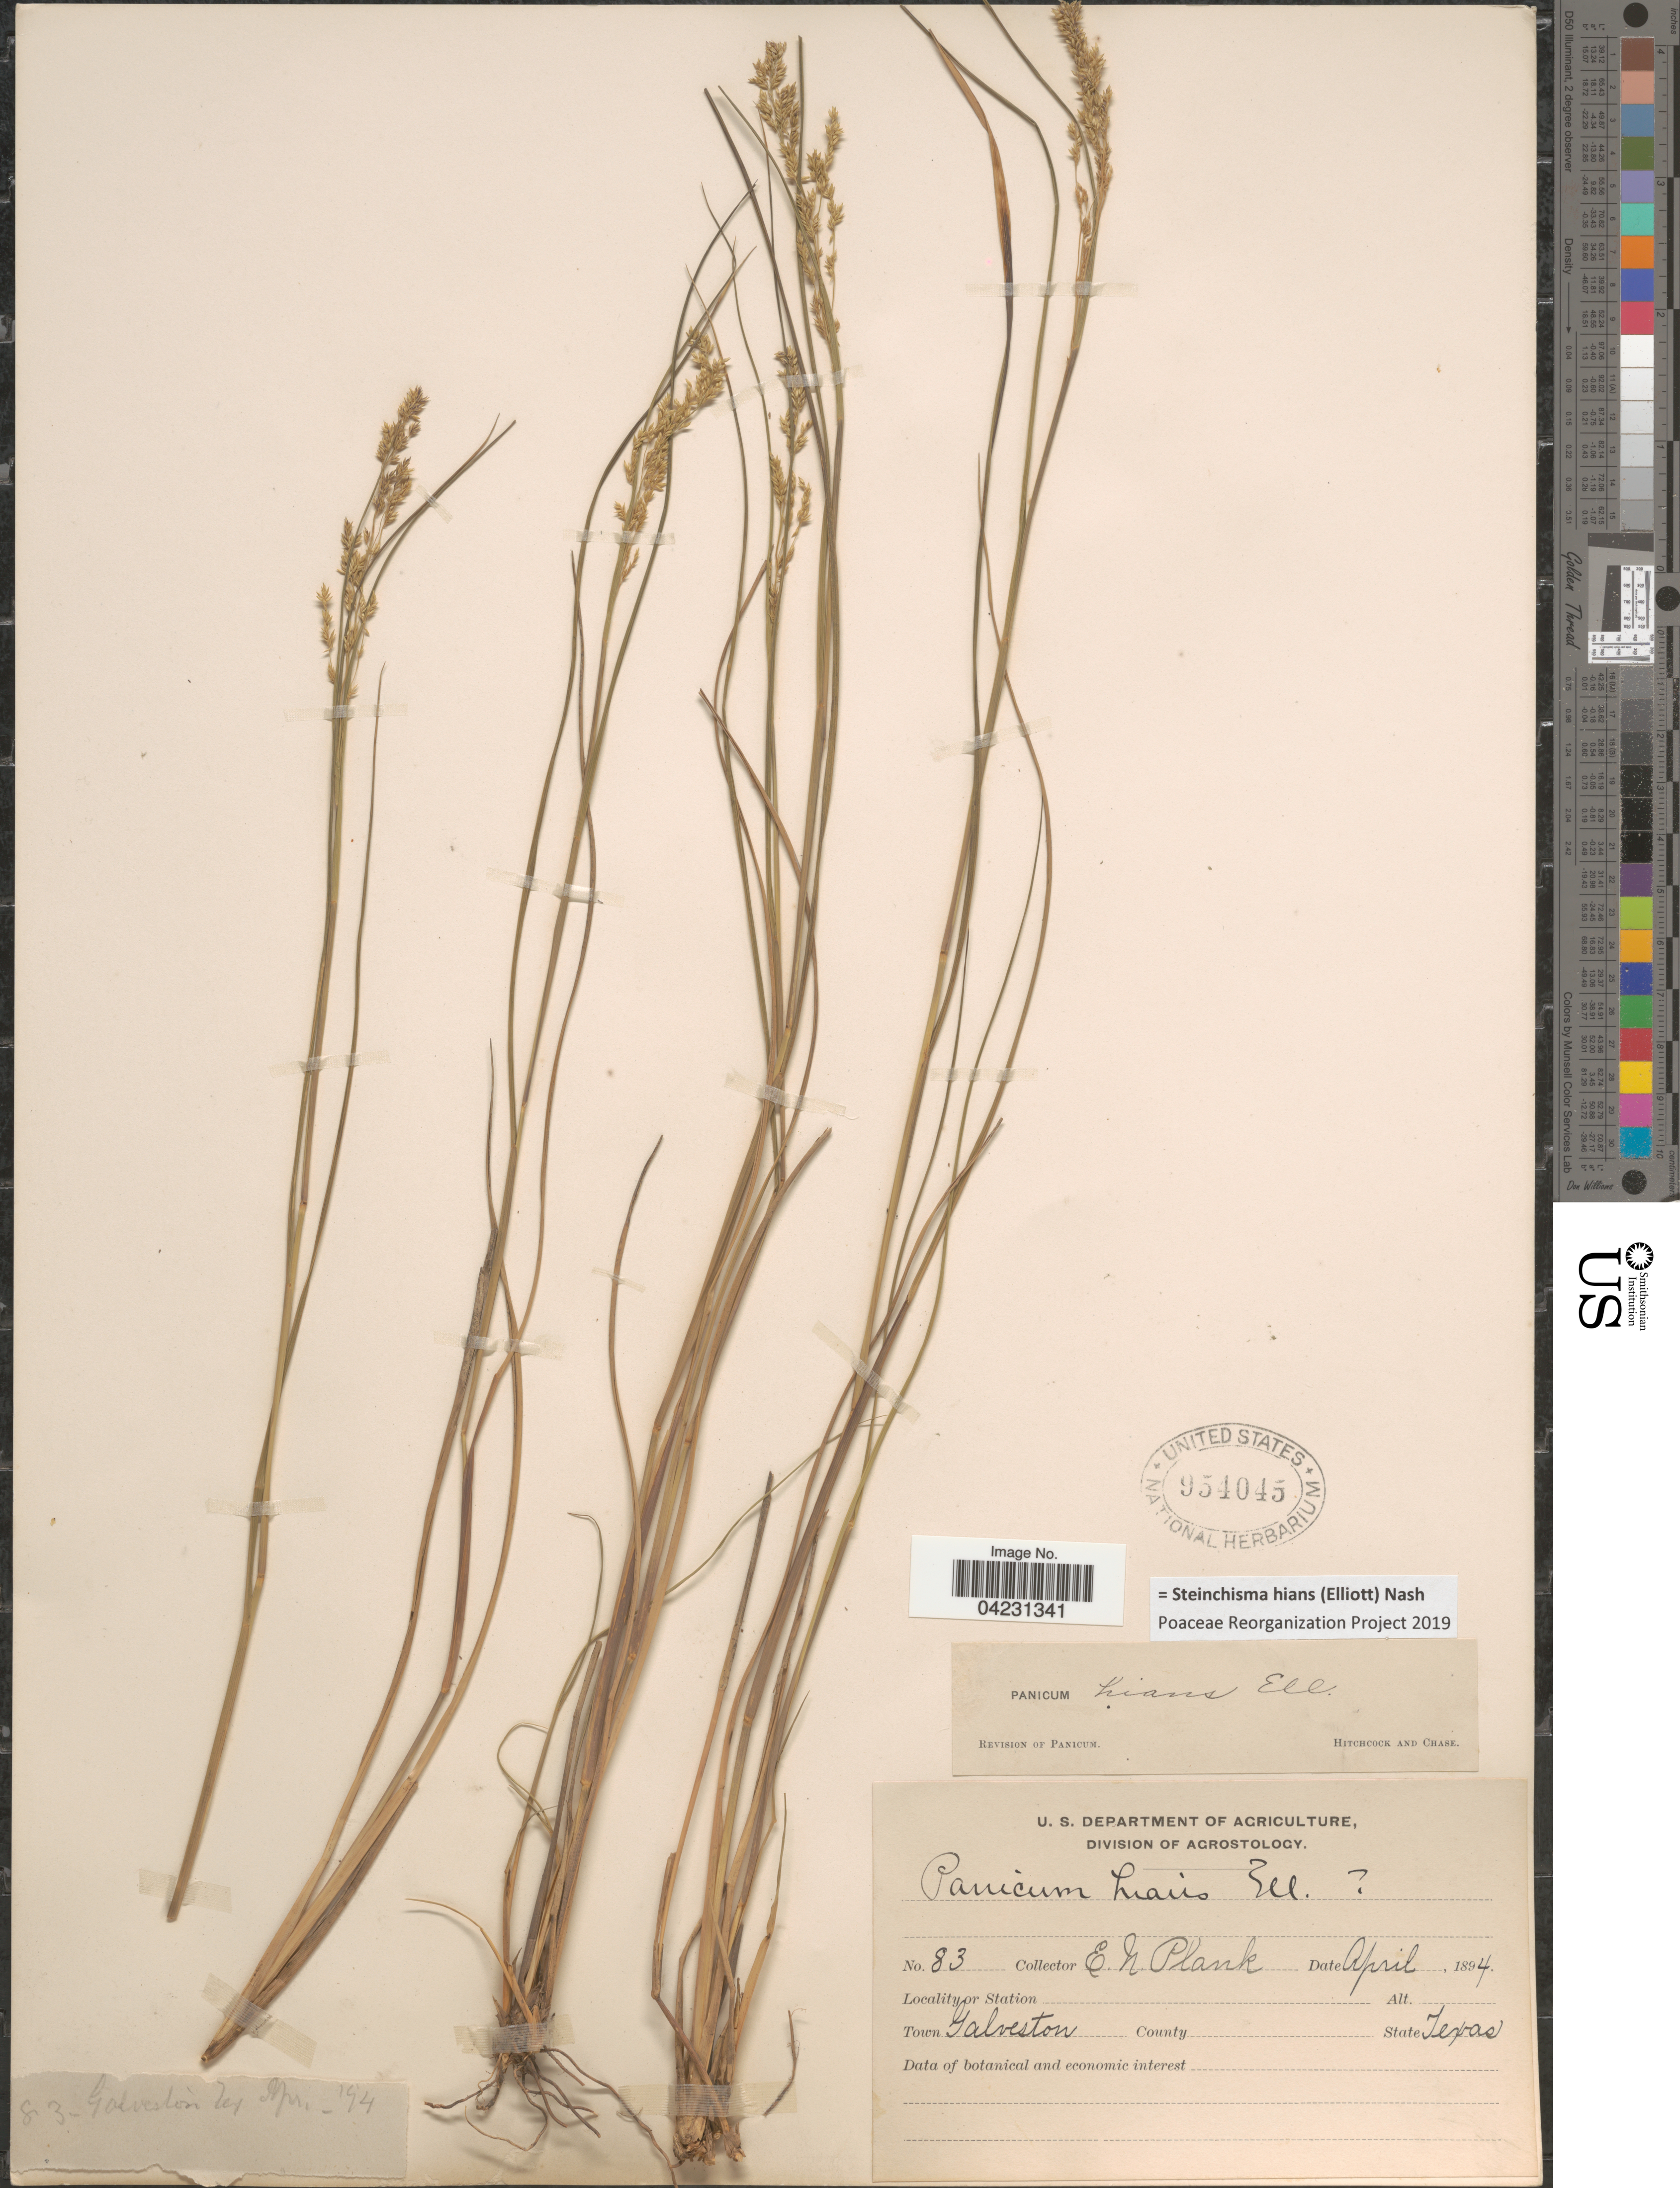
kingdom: Plantae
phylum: Tracheophyta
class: Liliopsida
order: Poales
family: Poaceae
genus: Steinchisma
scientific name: Steinchisma hians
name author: (Elliott) Nash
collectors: E. Plank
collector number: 83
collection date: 1894-04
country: United States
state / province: Texas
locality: Town Galveston.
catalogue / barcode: US 954045